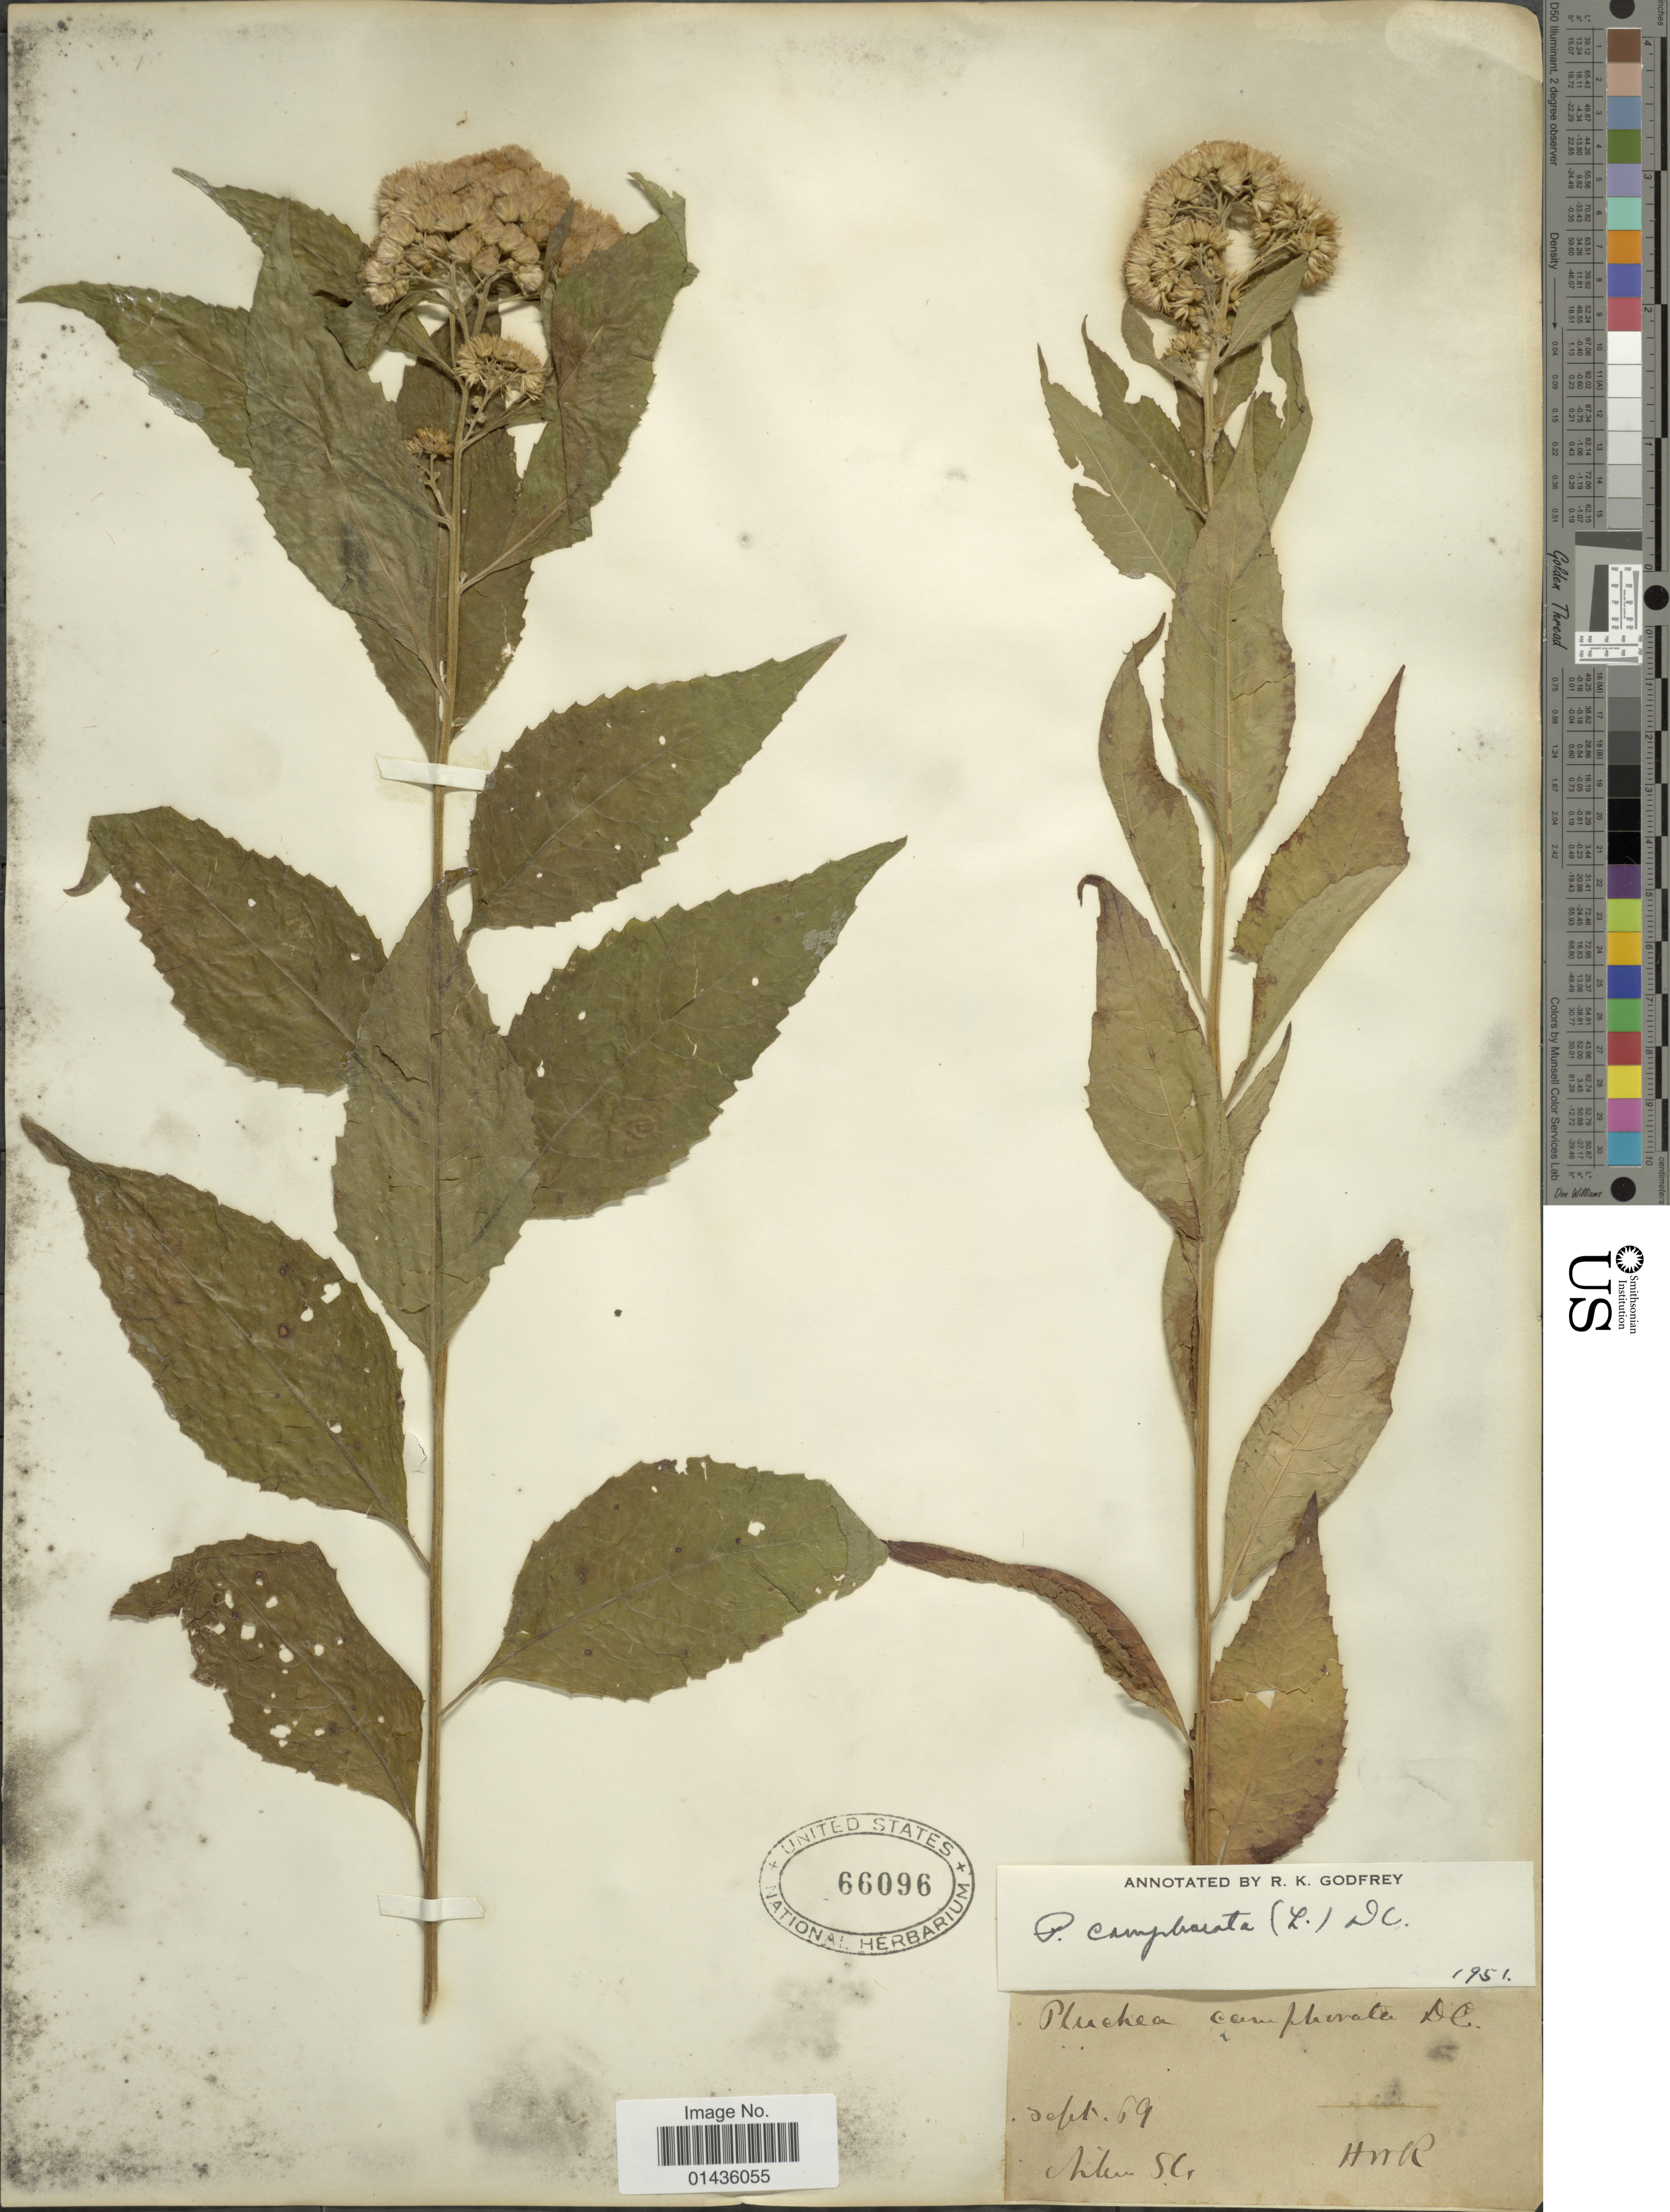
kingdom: Plantae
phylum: Tracheophyta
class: Magnoliopsida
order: Asterales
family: Asteraceae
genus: Pluchea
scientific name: Pluchea camphorata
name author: (L.) DC.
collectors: H. W. A.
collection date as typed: Transcribed d/m/y: /9/69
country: United States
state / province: South Carolina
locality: Aiken, S. C.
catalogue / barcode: US 66096